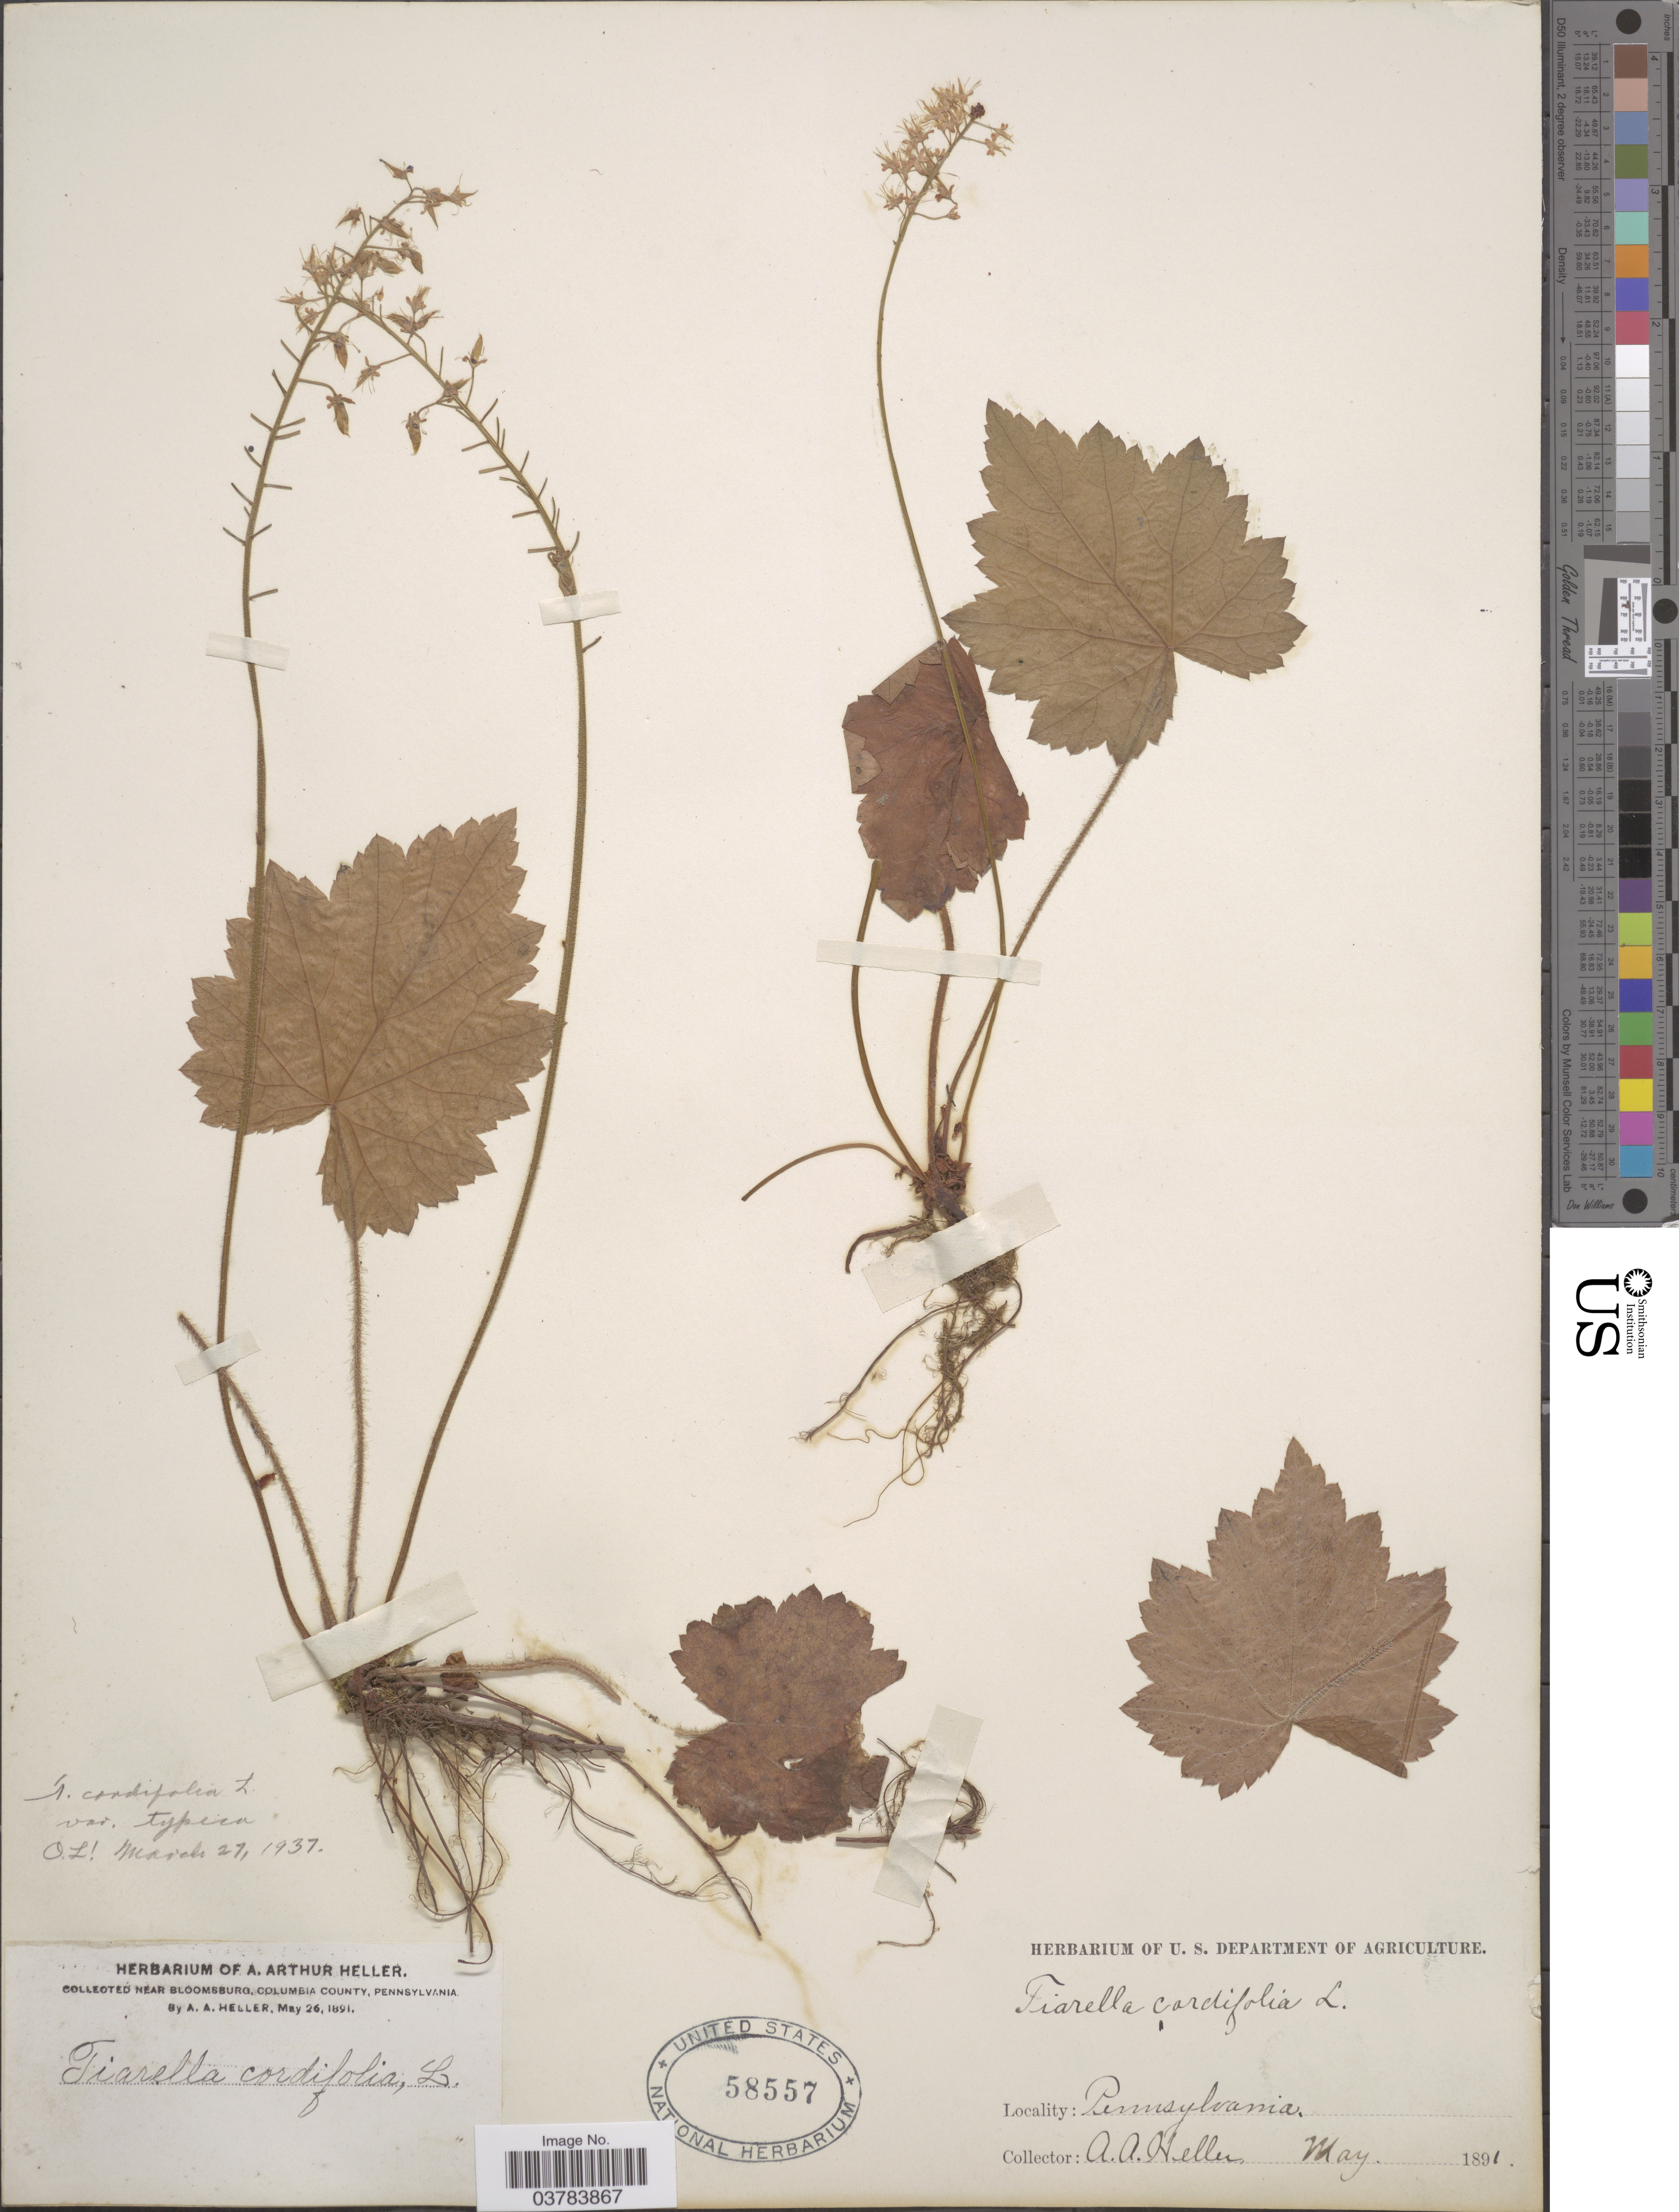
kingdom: Plantae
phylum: Tracheophyta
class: Magnoliopsida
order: Saxifragales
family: Saxifragaceae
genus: Tiarella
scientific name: Tiarella cordifolia var. typica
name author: Lakela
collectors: A. A. Heller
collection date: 1891-05-26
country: United States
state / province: Pennsylvania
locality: Near Bloomsburg, Columbia County.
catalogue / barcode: US 58557